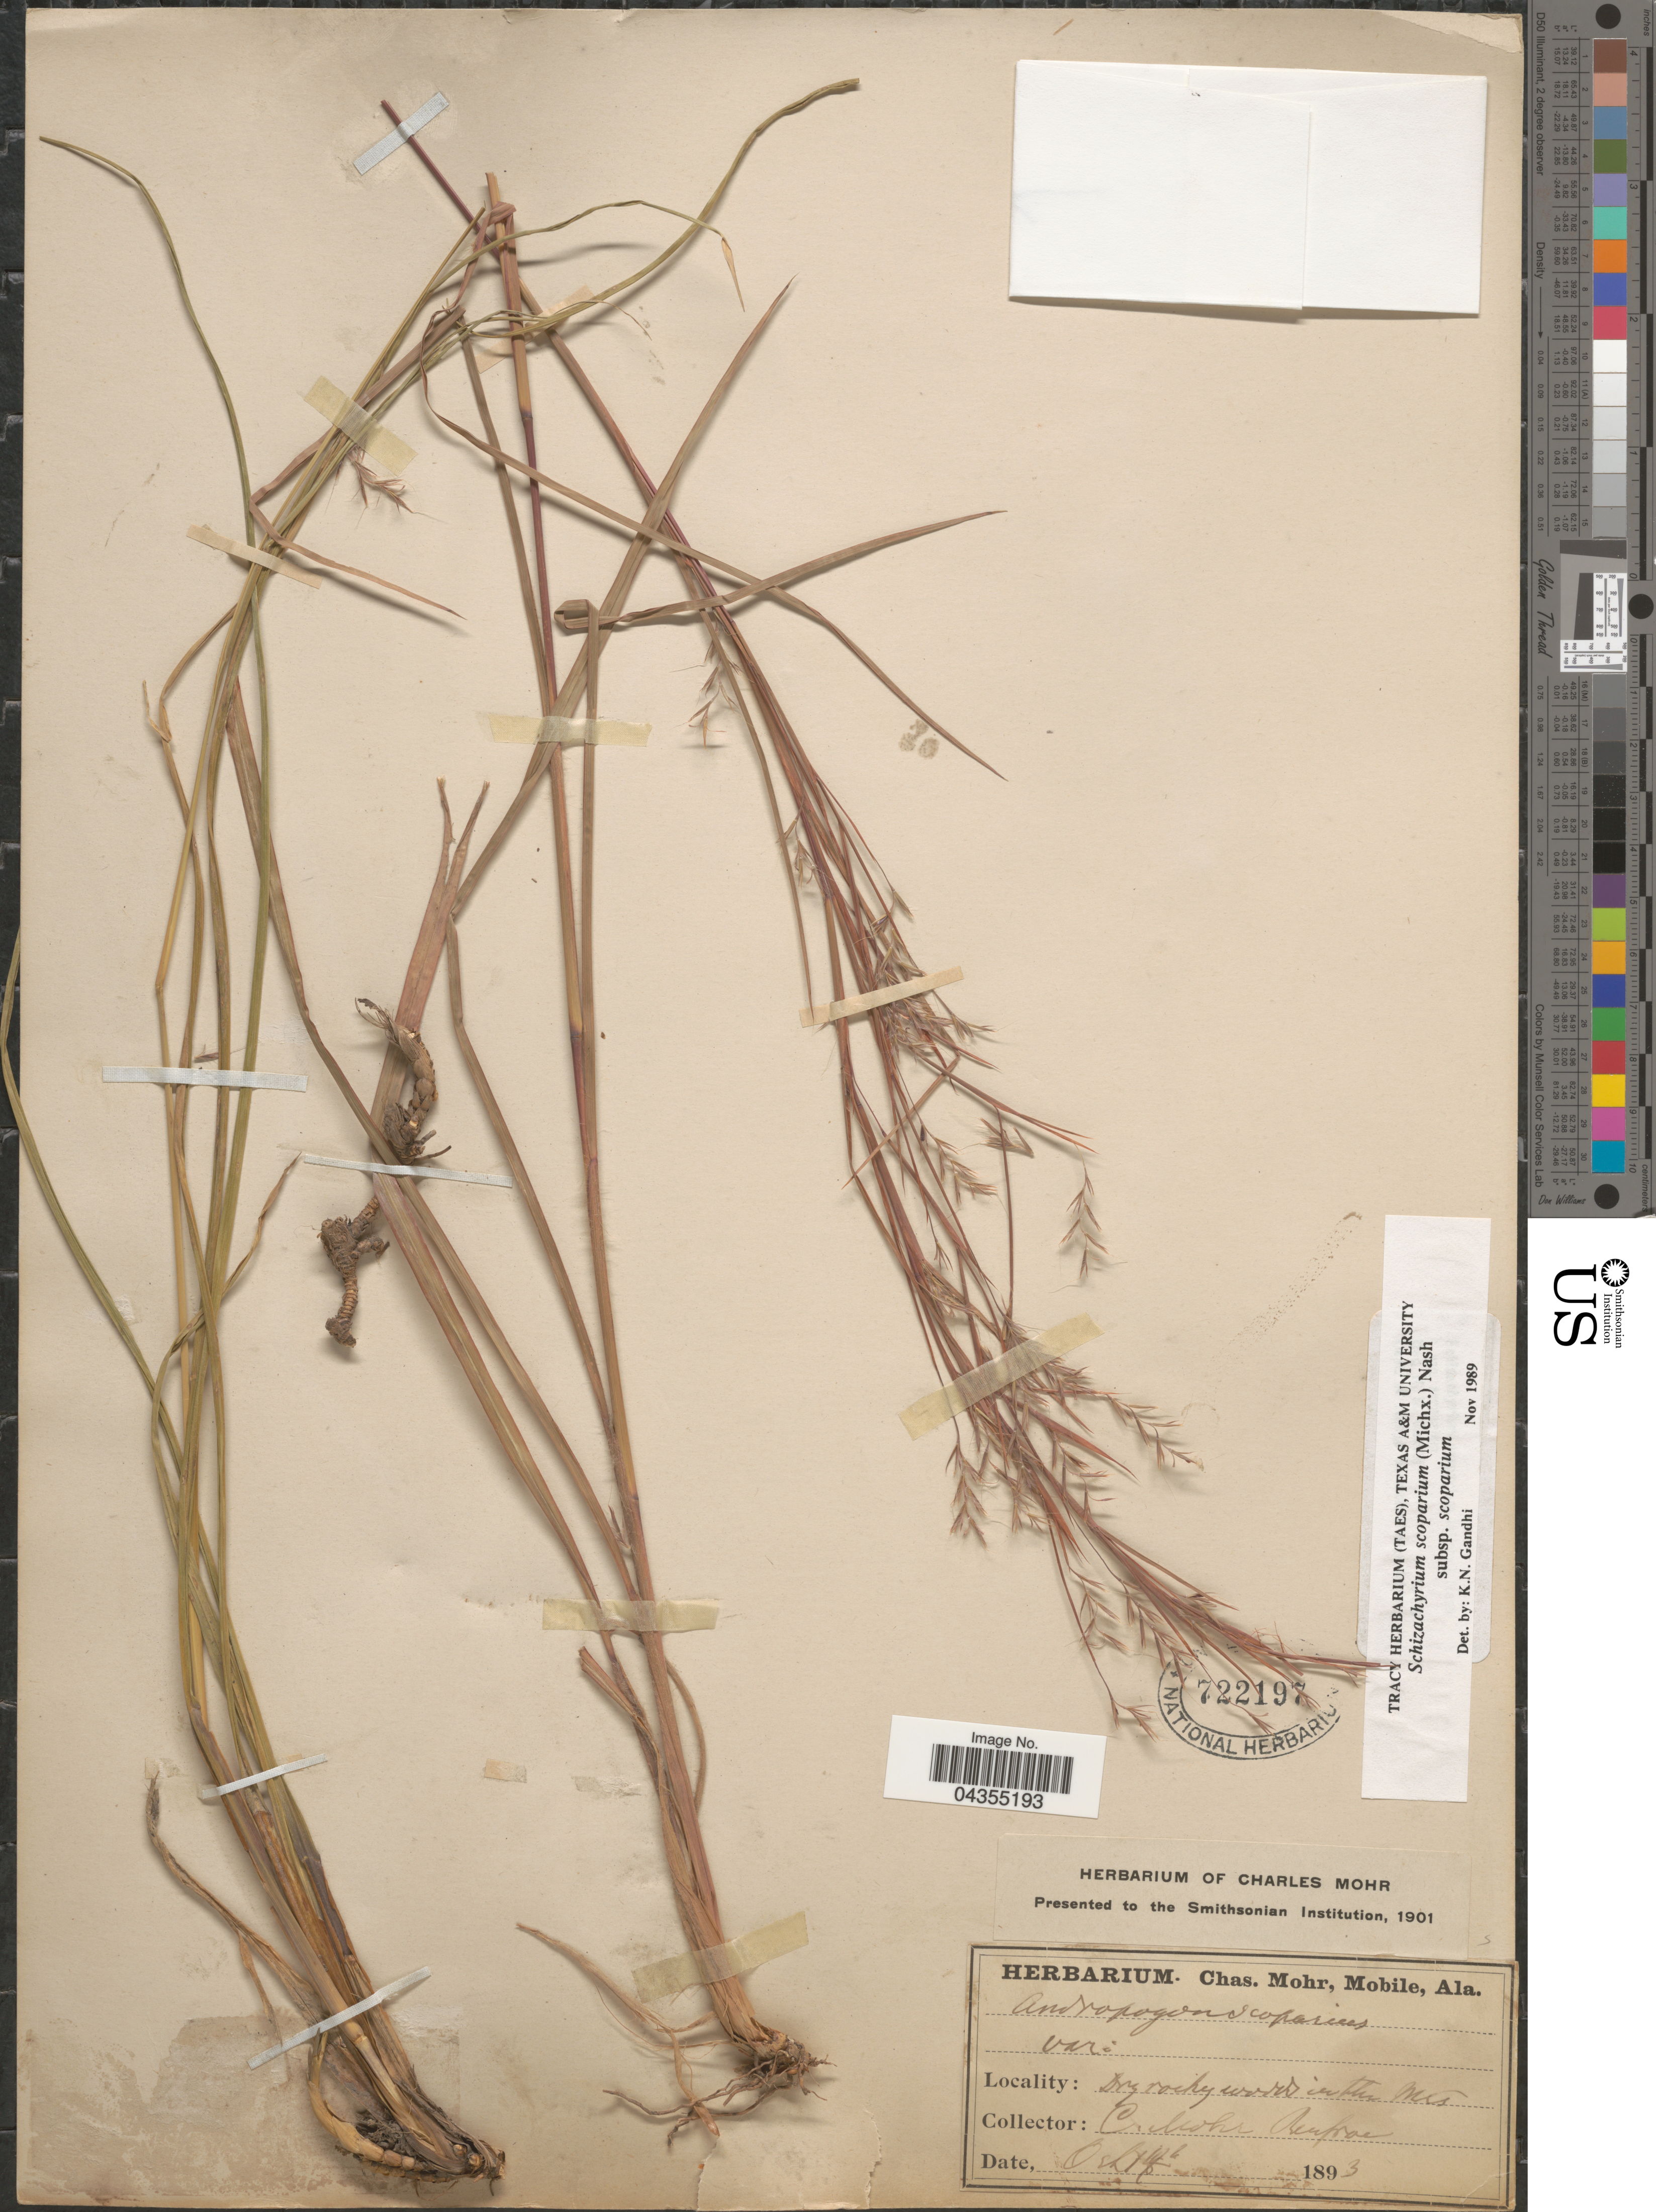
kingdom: Plantae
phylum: Tracheophyta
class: Liliopsida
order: Poales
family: Poaceae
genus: Schizachyrium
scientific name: Schizachyrium scoparium var. scoparium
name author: (Michx.) Nash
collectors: Mohr, C. T. (herbarium)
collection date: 1893-10-01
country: United States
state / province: Alabama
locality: Dry rocky woods in the Mts.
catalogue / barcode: US 722197